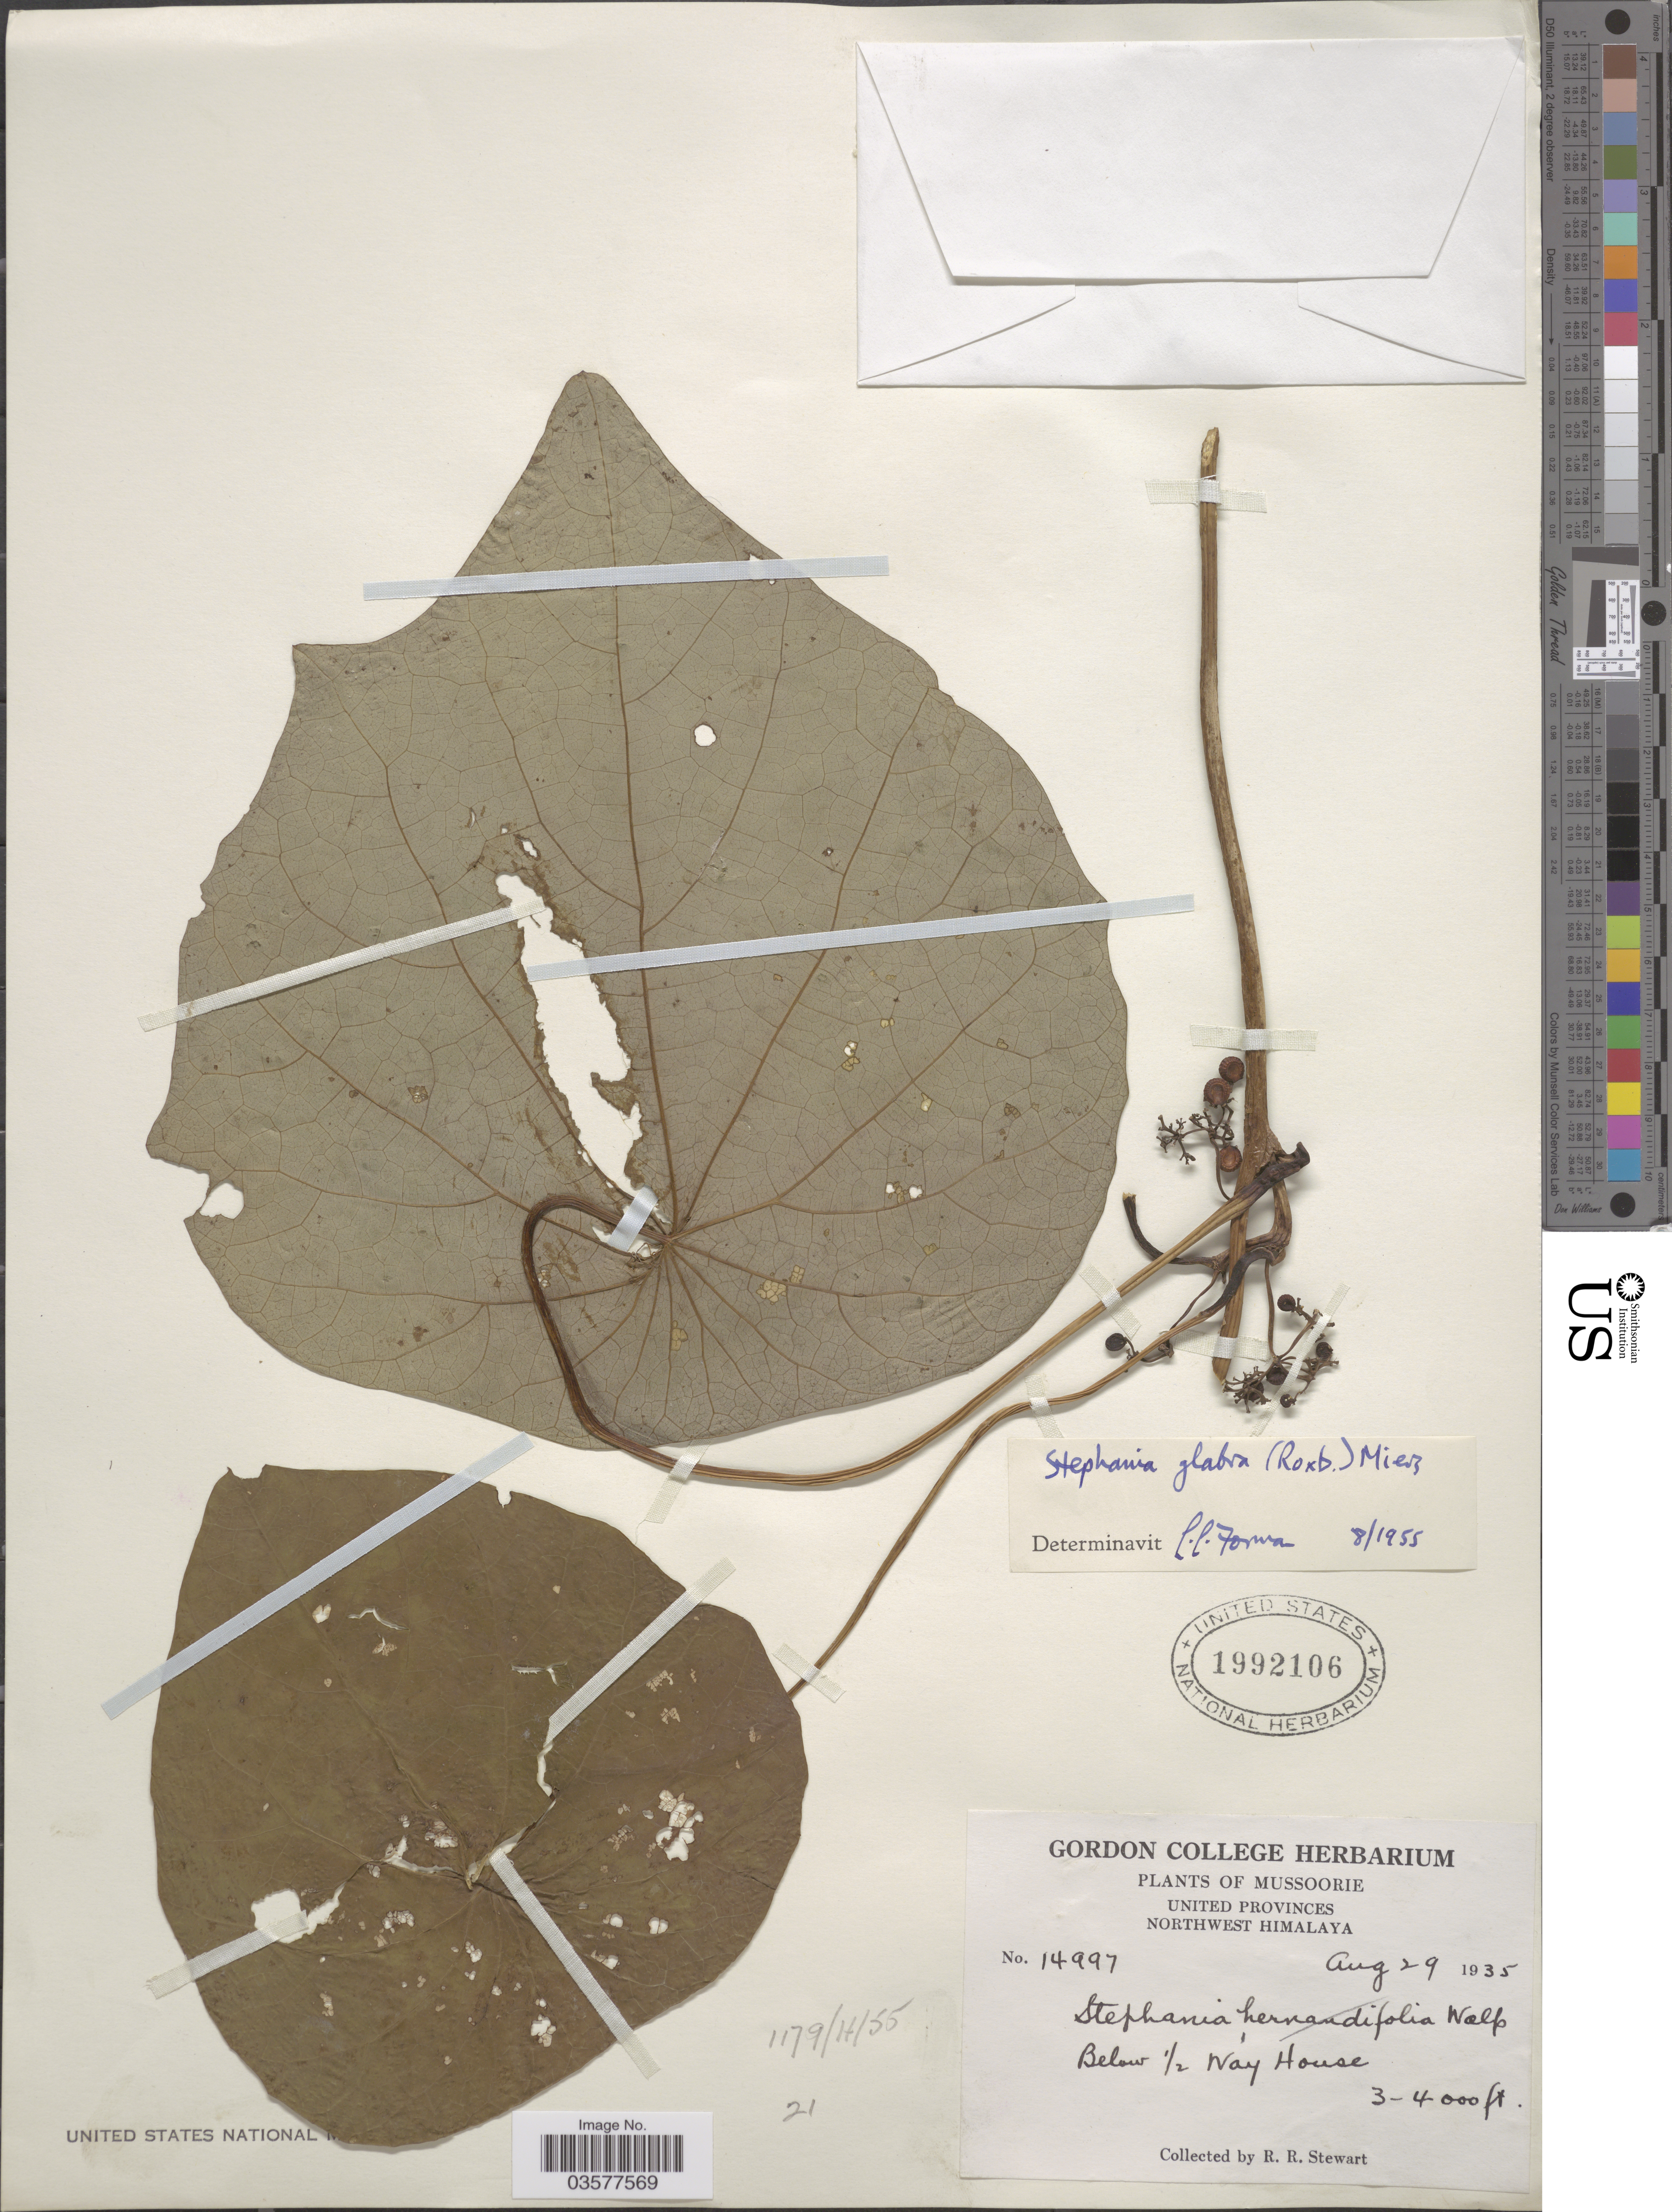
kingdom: Plantae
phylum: Tracheophyta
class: Magnoliopsida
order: Ranunculales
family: Menispermaceae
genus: Stephania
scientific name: Stephania glabra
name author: (Roxb.) Miers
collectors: R. Stewart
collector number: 14997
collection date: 1935-08-29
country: India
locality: Mussoorie. United Provinces. Northwest Himalaya. Below ½ Way House.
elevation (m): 914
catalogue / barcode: US 1992106